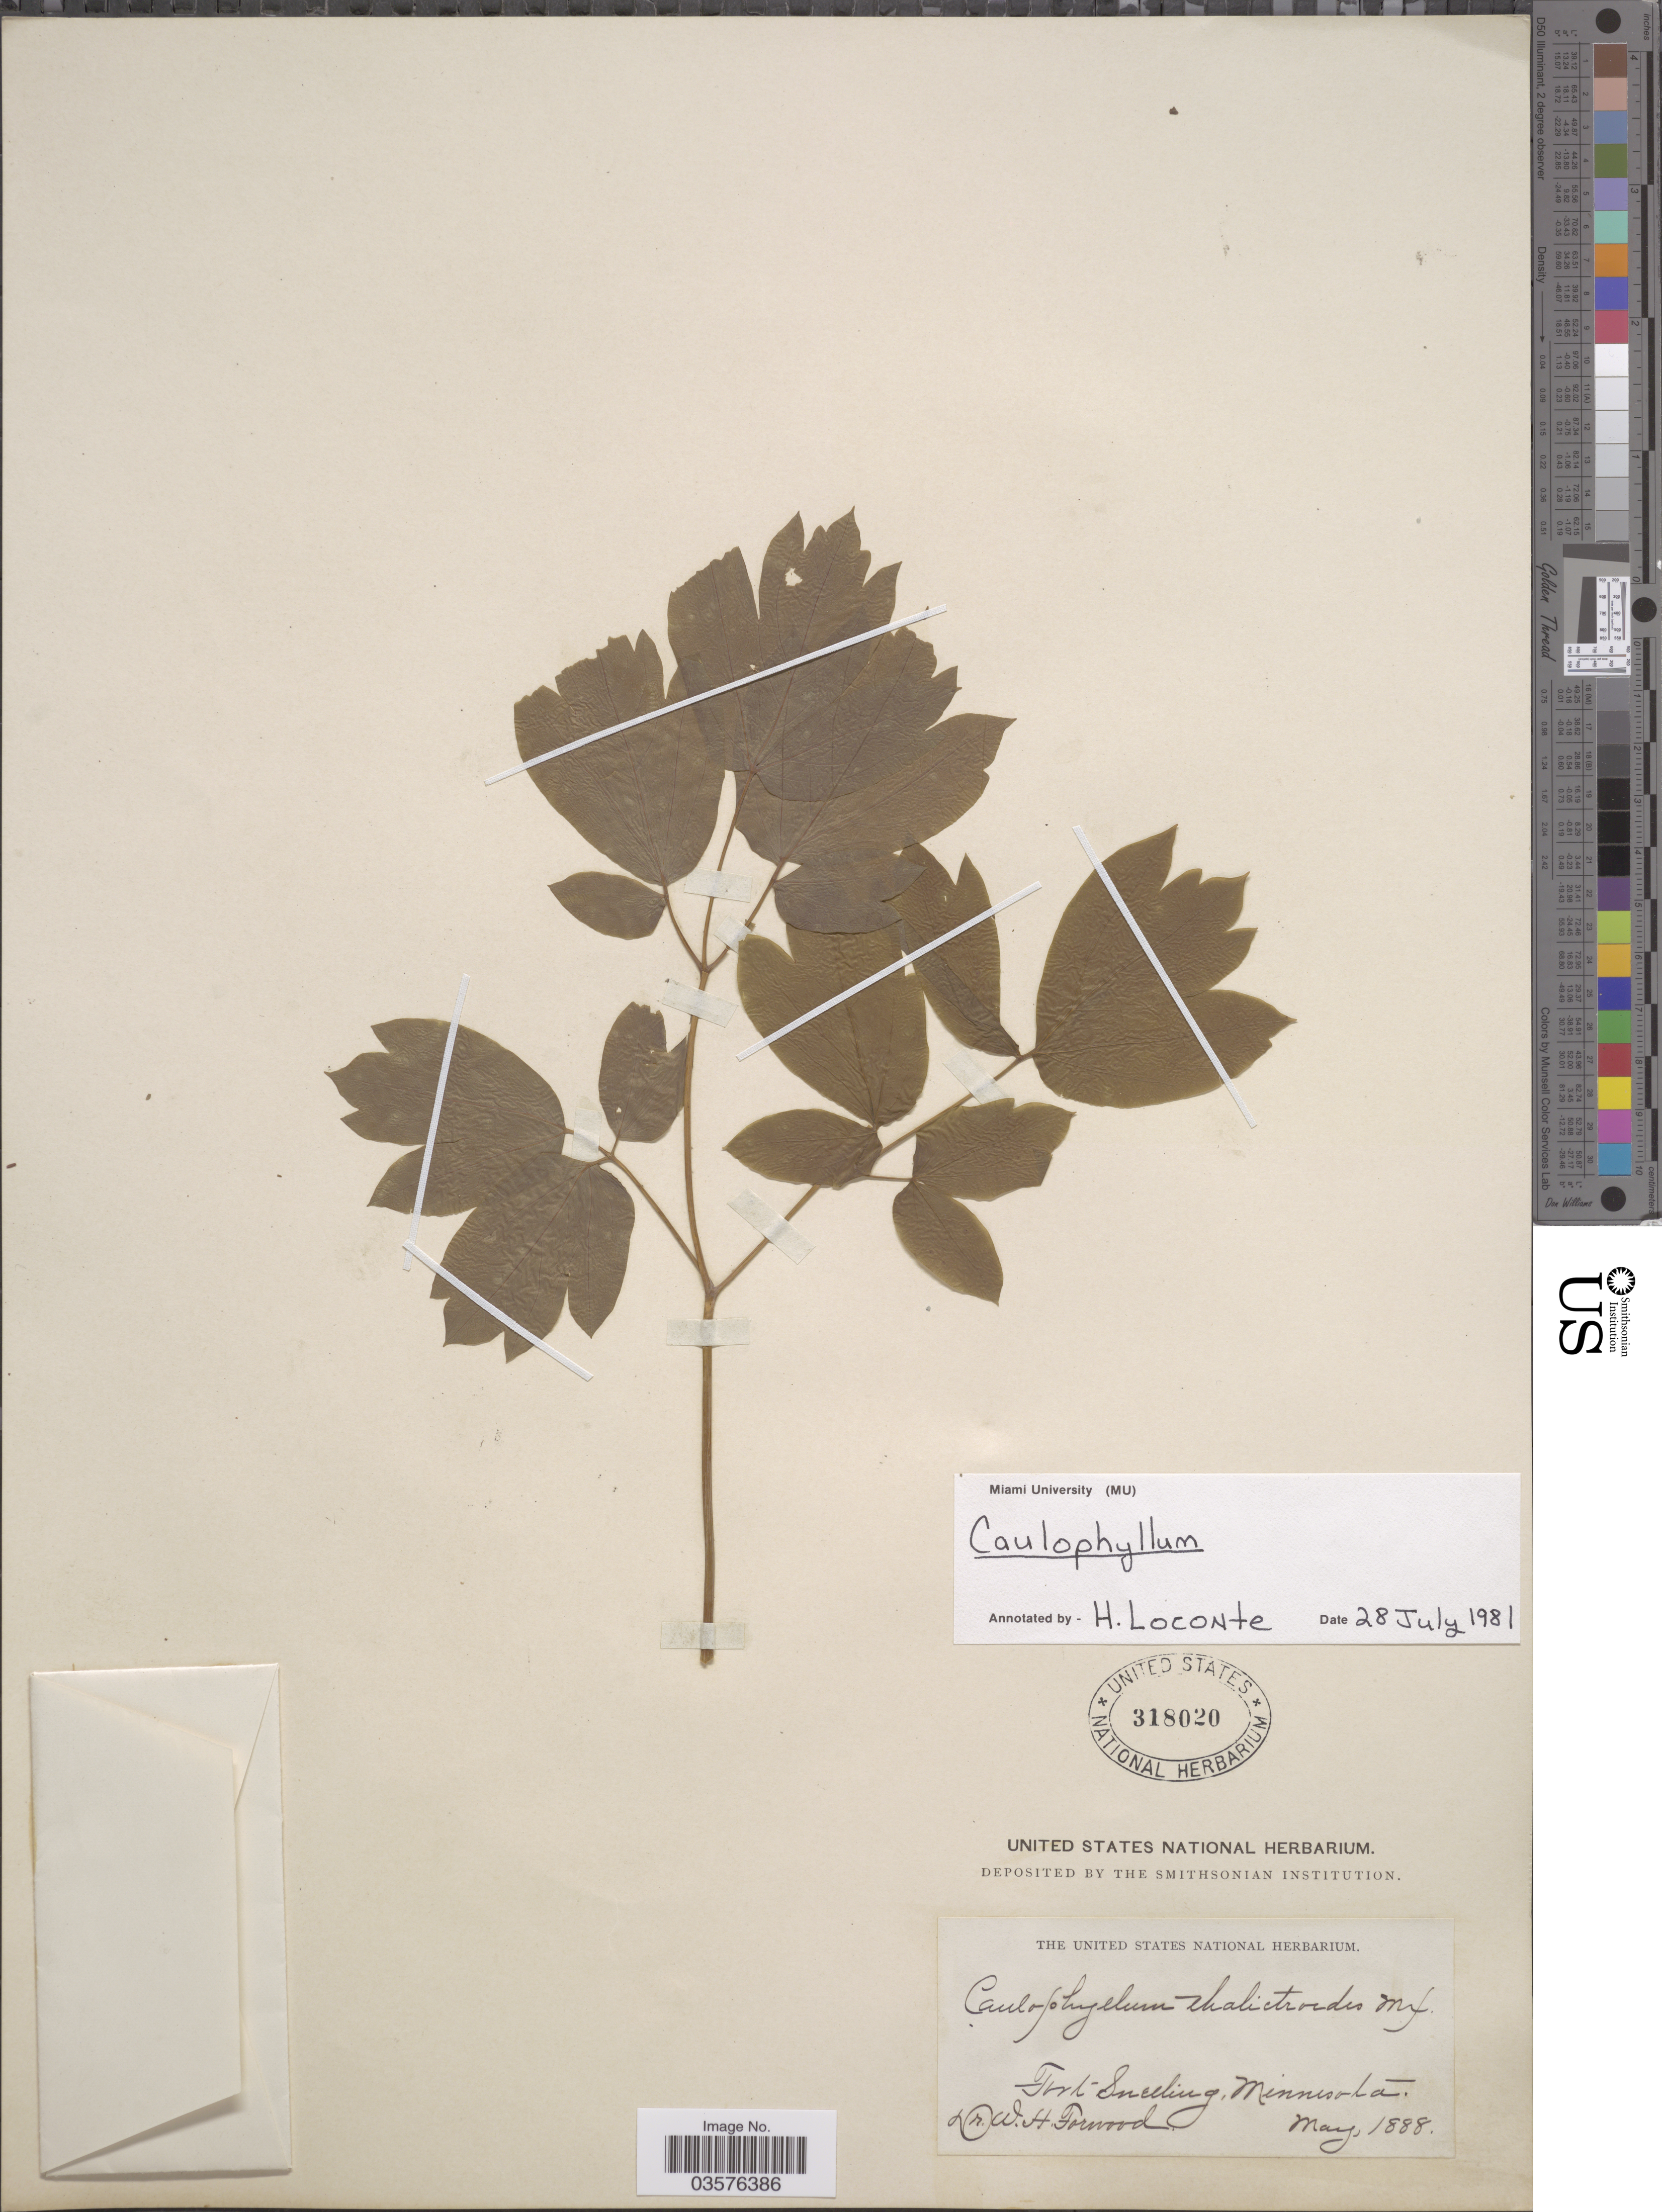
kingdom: Plantae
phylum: Tracheophyta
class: Magnoliopsida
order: Ranunculales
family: Berberidaceae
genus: Caulophyllum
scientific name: Caulophyllum sp.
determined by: Loconte, Henry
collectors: W. Forwood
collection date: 1888-05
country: United States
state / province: Minnesota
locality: Fort Snelling.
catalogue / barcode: US 318020